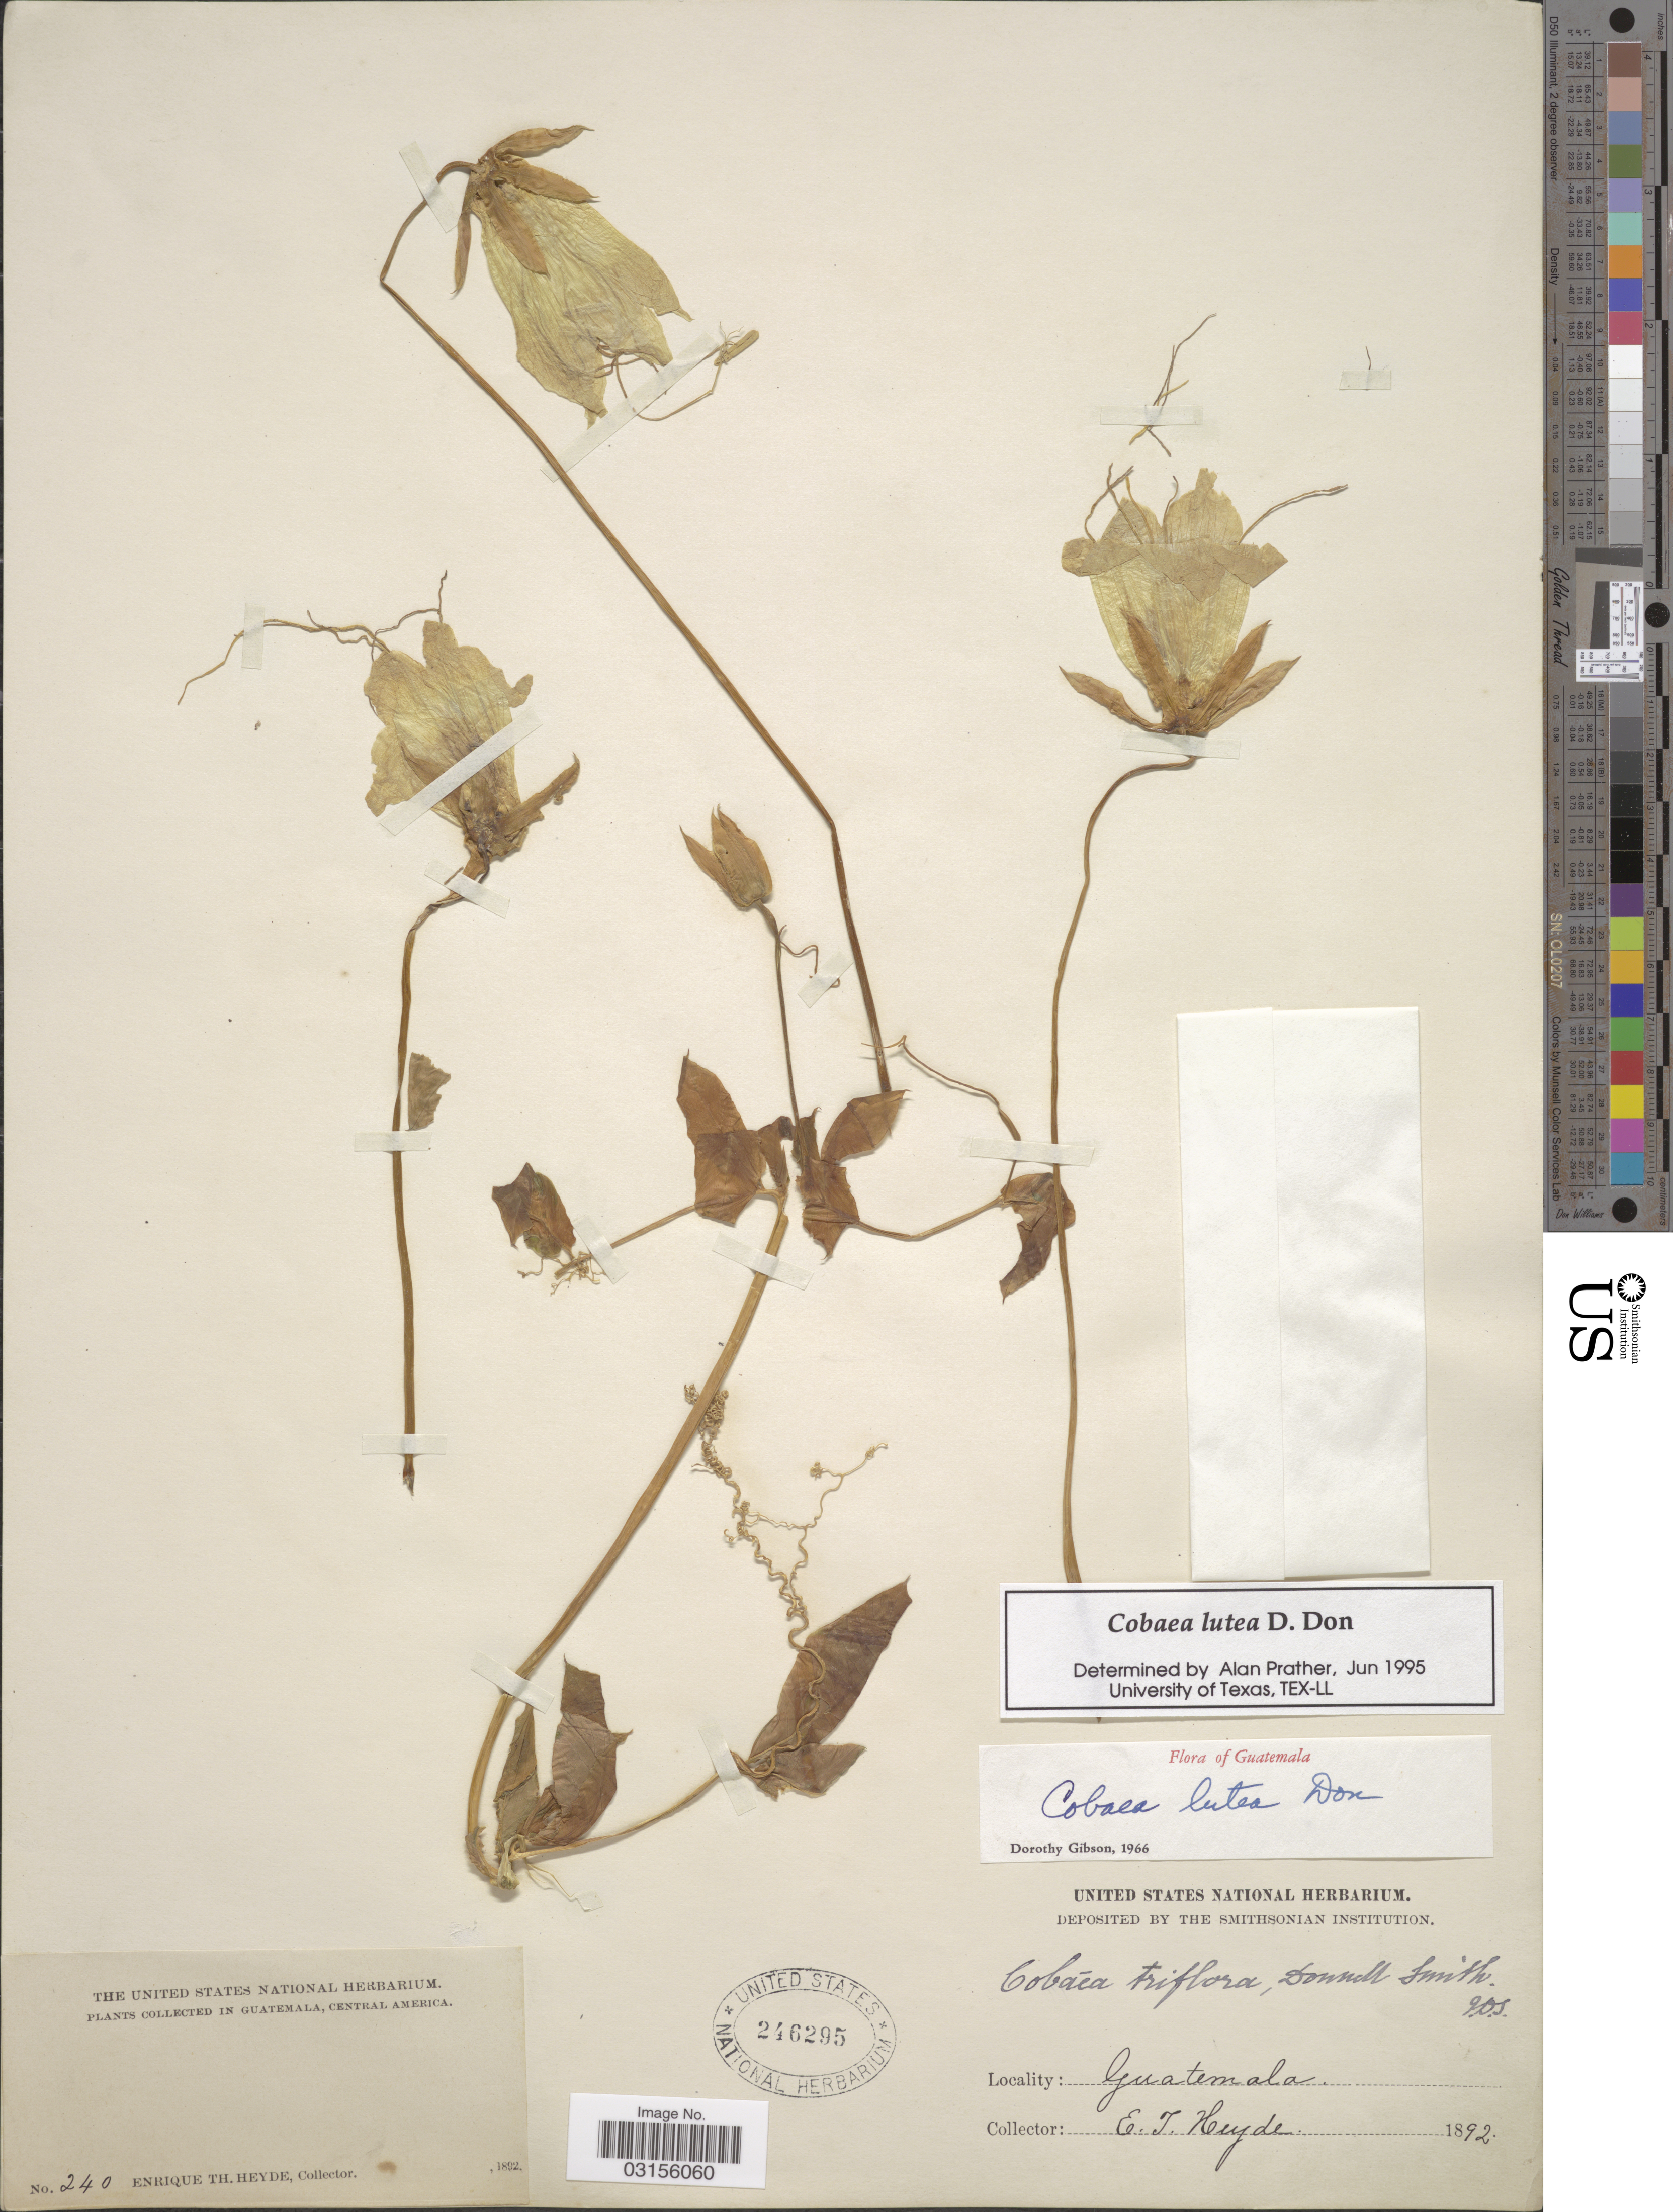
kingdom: Plantae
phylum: Tracheophyta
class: Magnoliopsida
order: Ericales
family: Polemoniaceae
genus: Cobaea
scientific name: Cobaea lutea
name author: D. Don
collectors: E. T. Heyde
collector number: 240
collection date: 1892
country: Guatemala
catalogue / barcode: US 246295